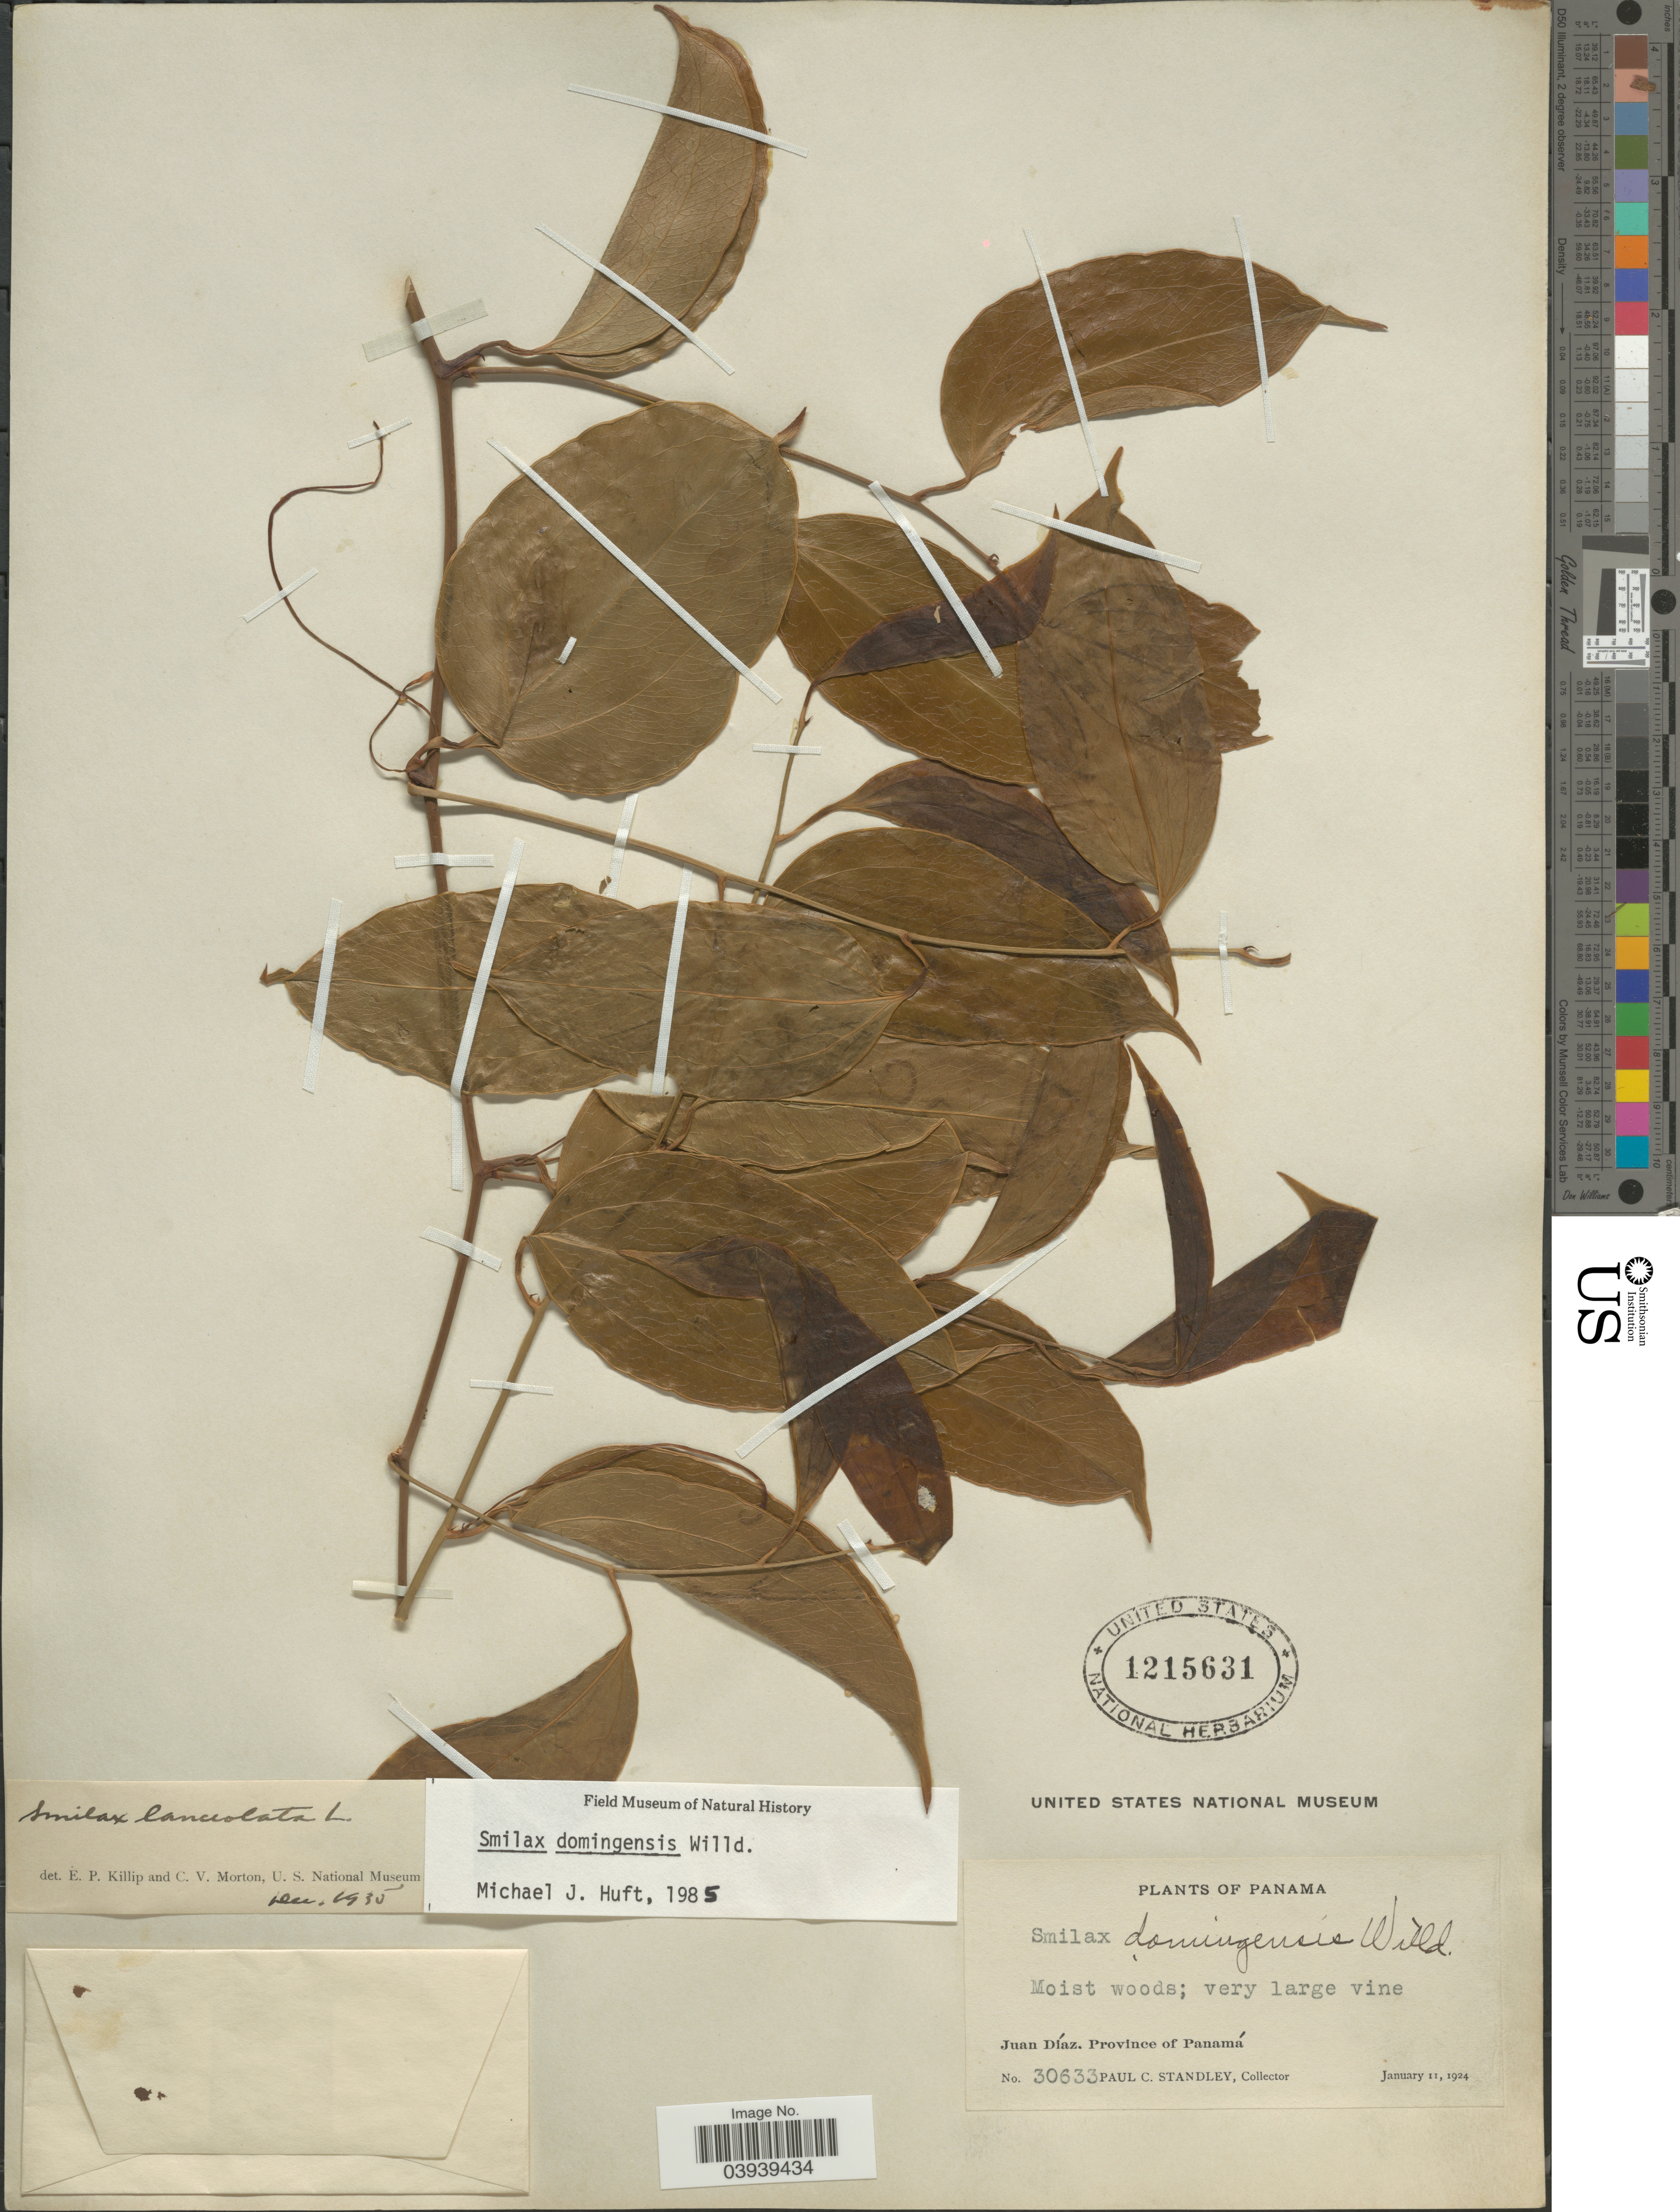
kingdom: Plantae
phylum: Tracheophyta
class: Liliopsida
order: Liliales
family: Smilacaceae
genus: Smilax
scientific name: Smilax domingensis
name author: Willd.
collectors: P. C. Standley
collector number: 30633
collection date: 1924-01-11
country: Panama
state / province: Panamá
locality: Juan Díaz.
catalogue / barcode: US 1215631